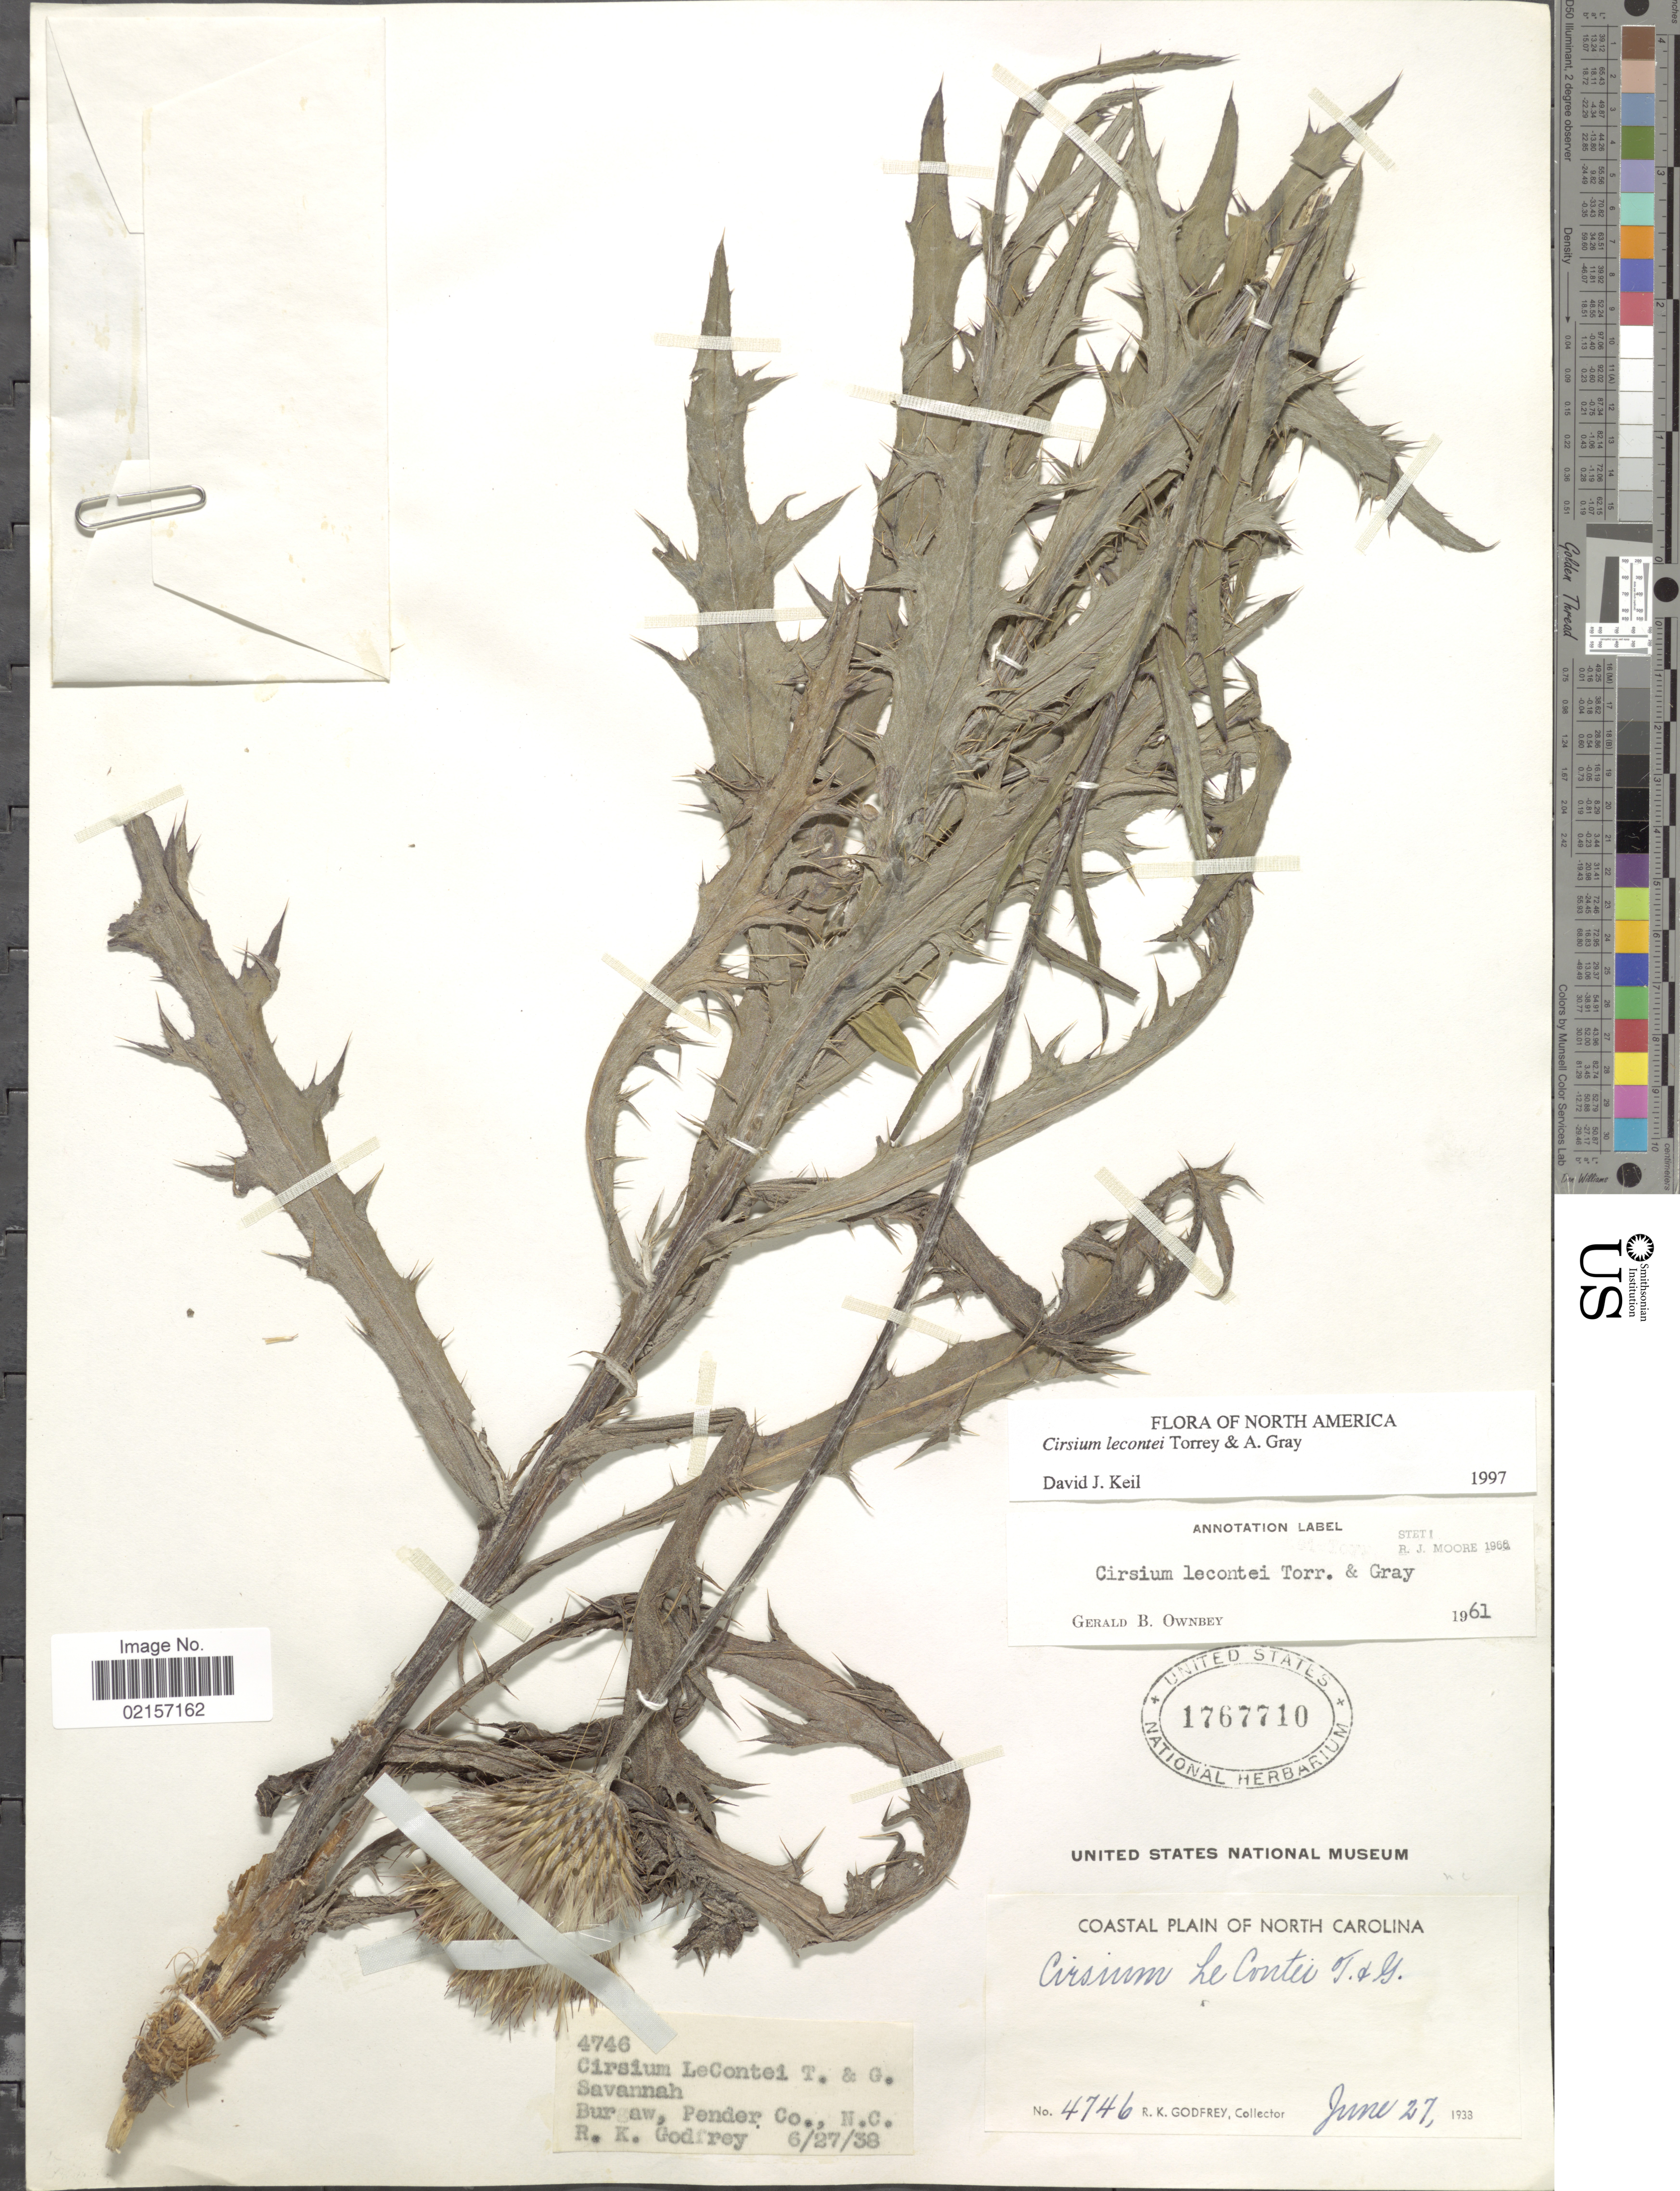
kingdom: Plantae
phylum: Tracheophyta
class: Magnoliopsida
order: Asterales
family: Asteraceae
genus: Cirsium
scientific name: Cirsium lecontei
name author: Torr. & A. Gray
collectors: R. K. Godfrey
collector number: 4746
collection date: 1933-06-27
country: United States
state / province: North Carolina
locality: Coastal Plain of North Carolina, savannah, Burgaw, Pender Co.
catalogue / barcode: US 1167710